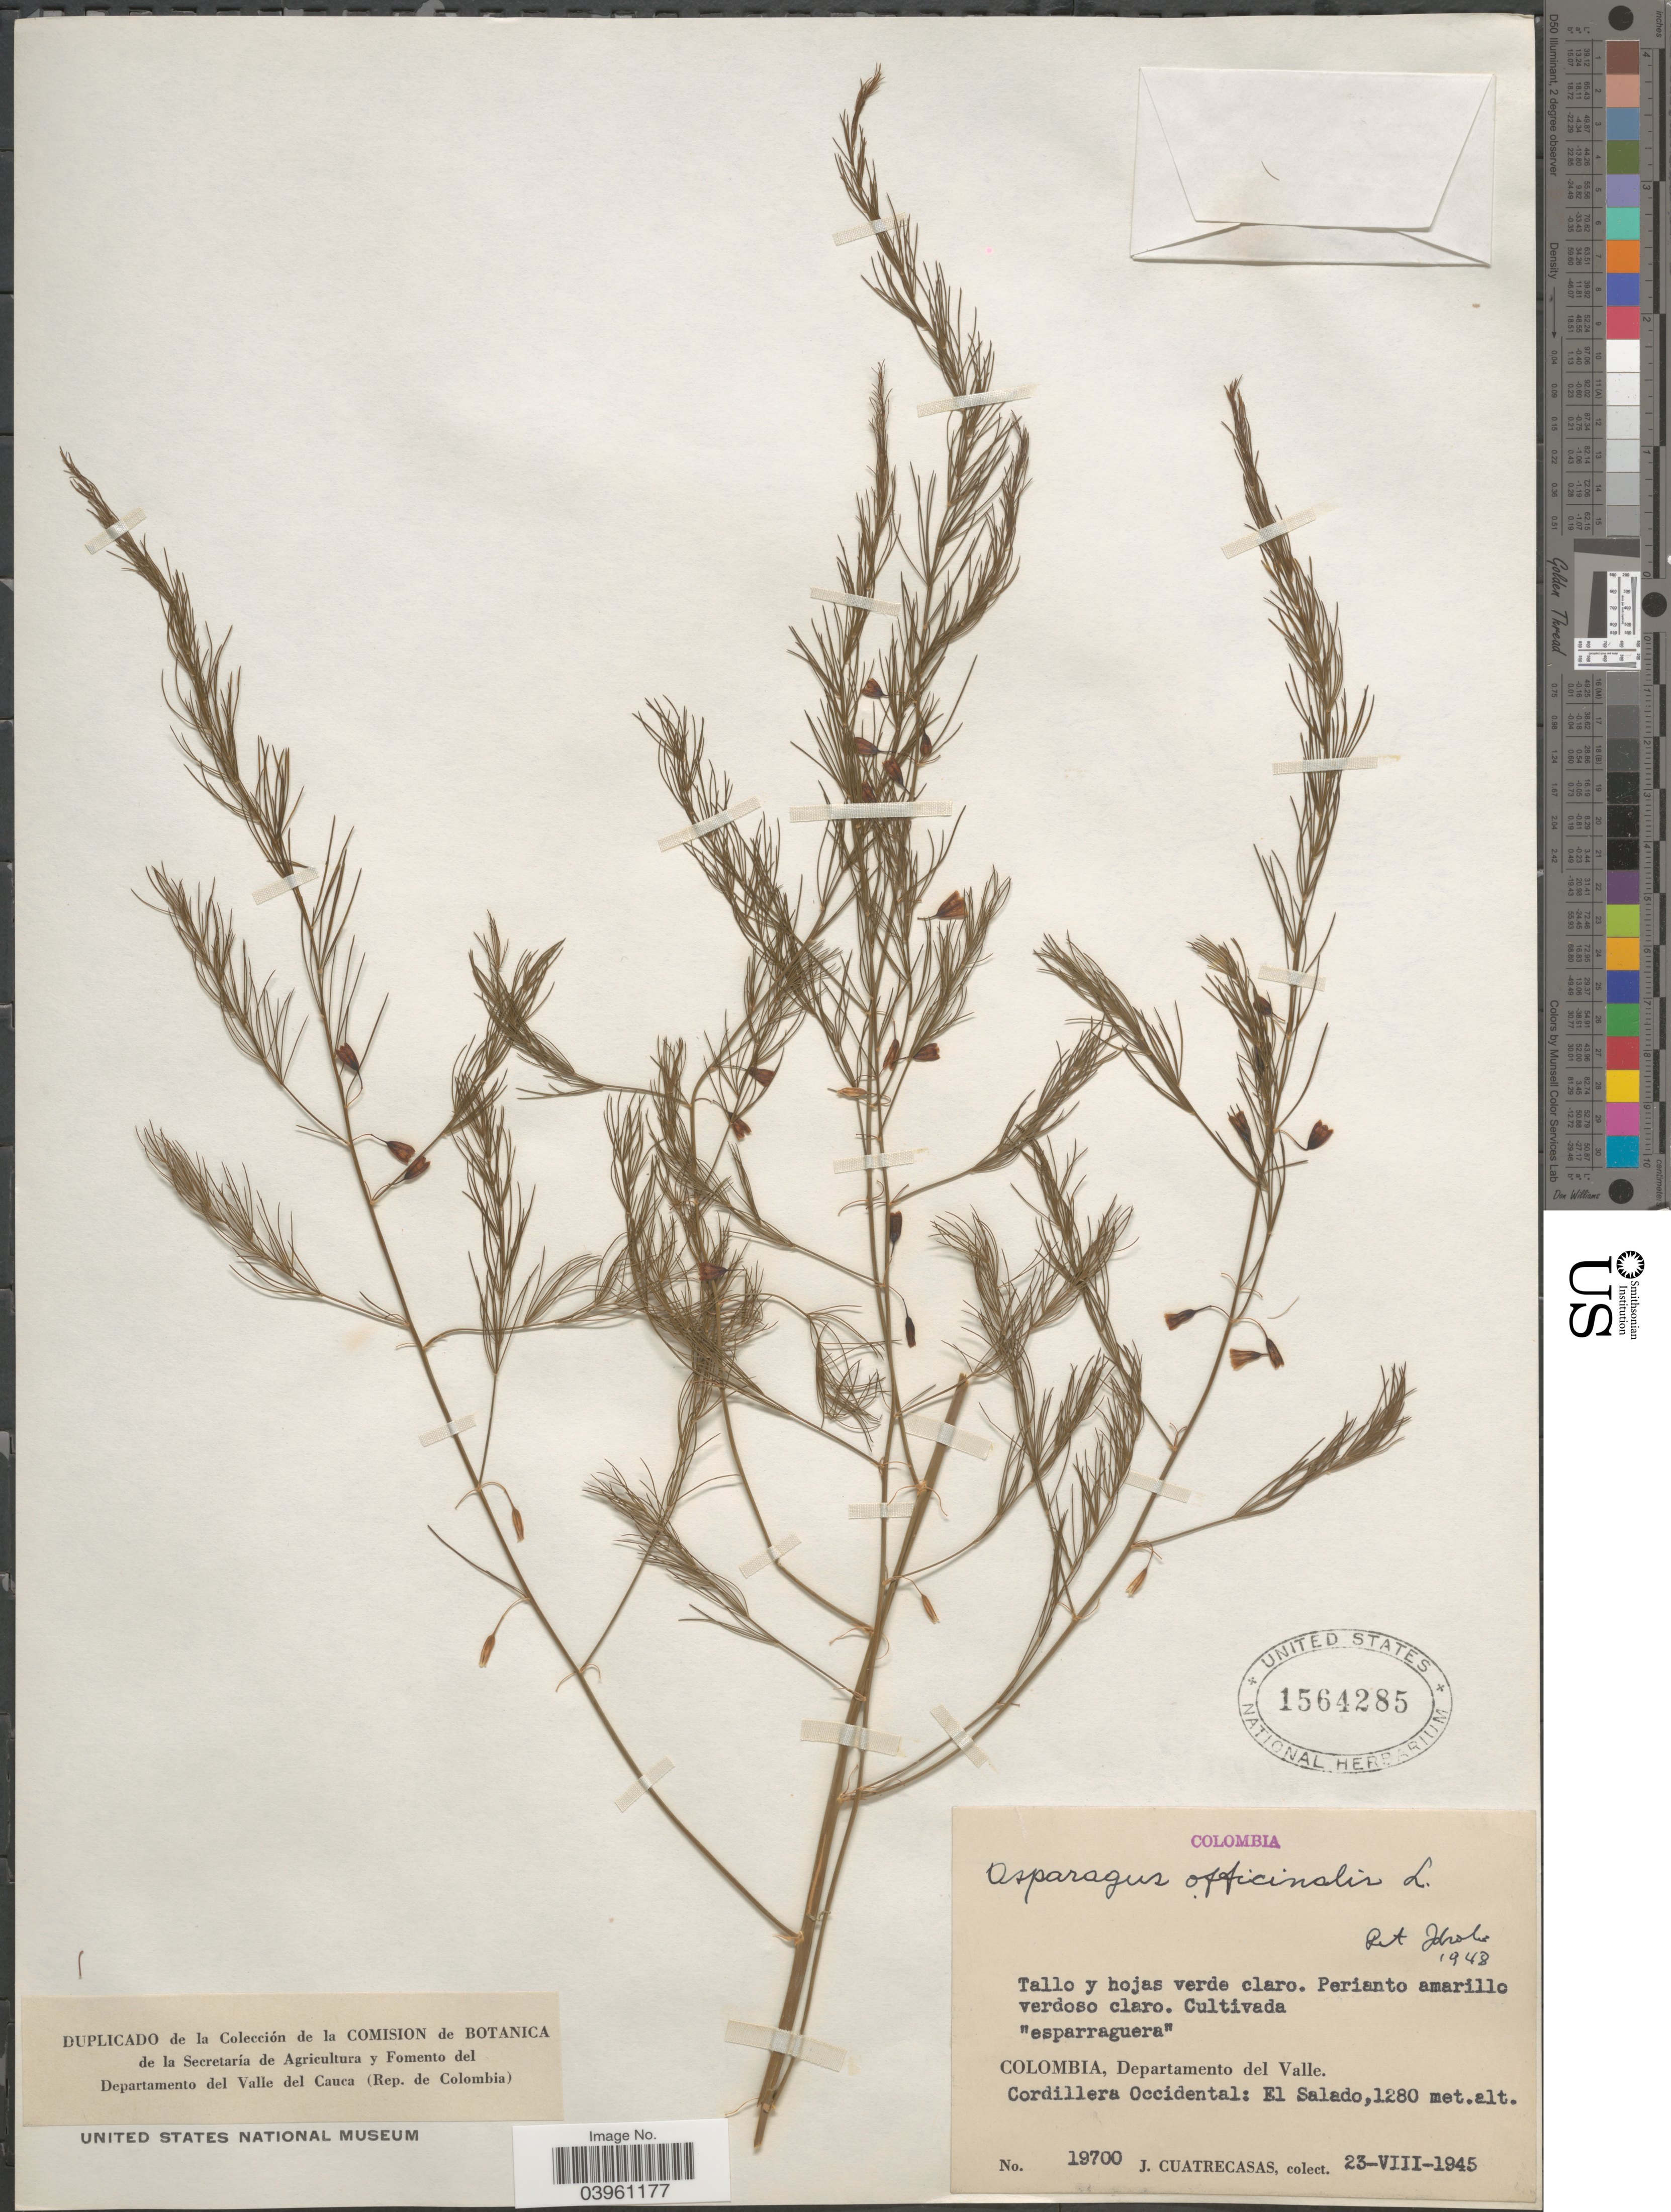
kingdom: Plantae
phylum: Tracheophyta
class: Liliopsida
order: Asparagales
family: Asparagaceae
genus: Asparagus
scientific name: Asparagus officinalis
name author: L.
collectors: J. Cuatrecasas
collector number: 19700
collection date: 1945-08-23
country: Colombia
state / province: Valle del Cauca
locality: Departamento del Valle. Cordillera Occidental: El Salado.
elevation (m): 1280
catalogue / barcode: US 1564285